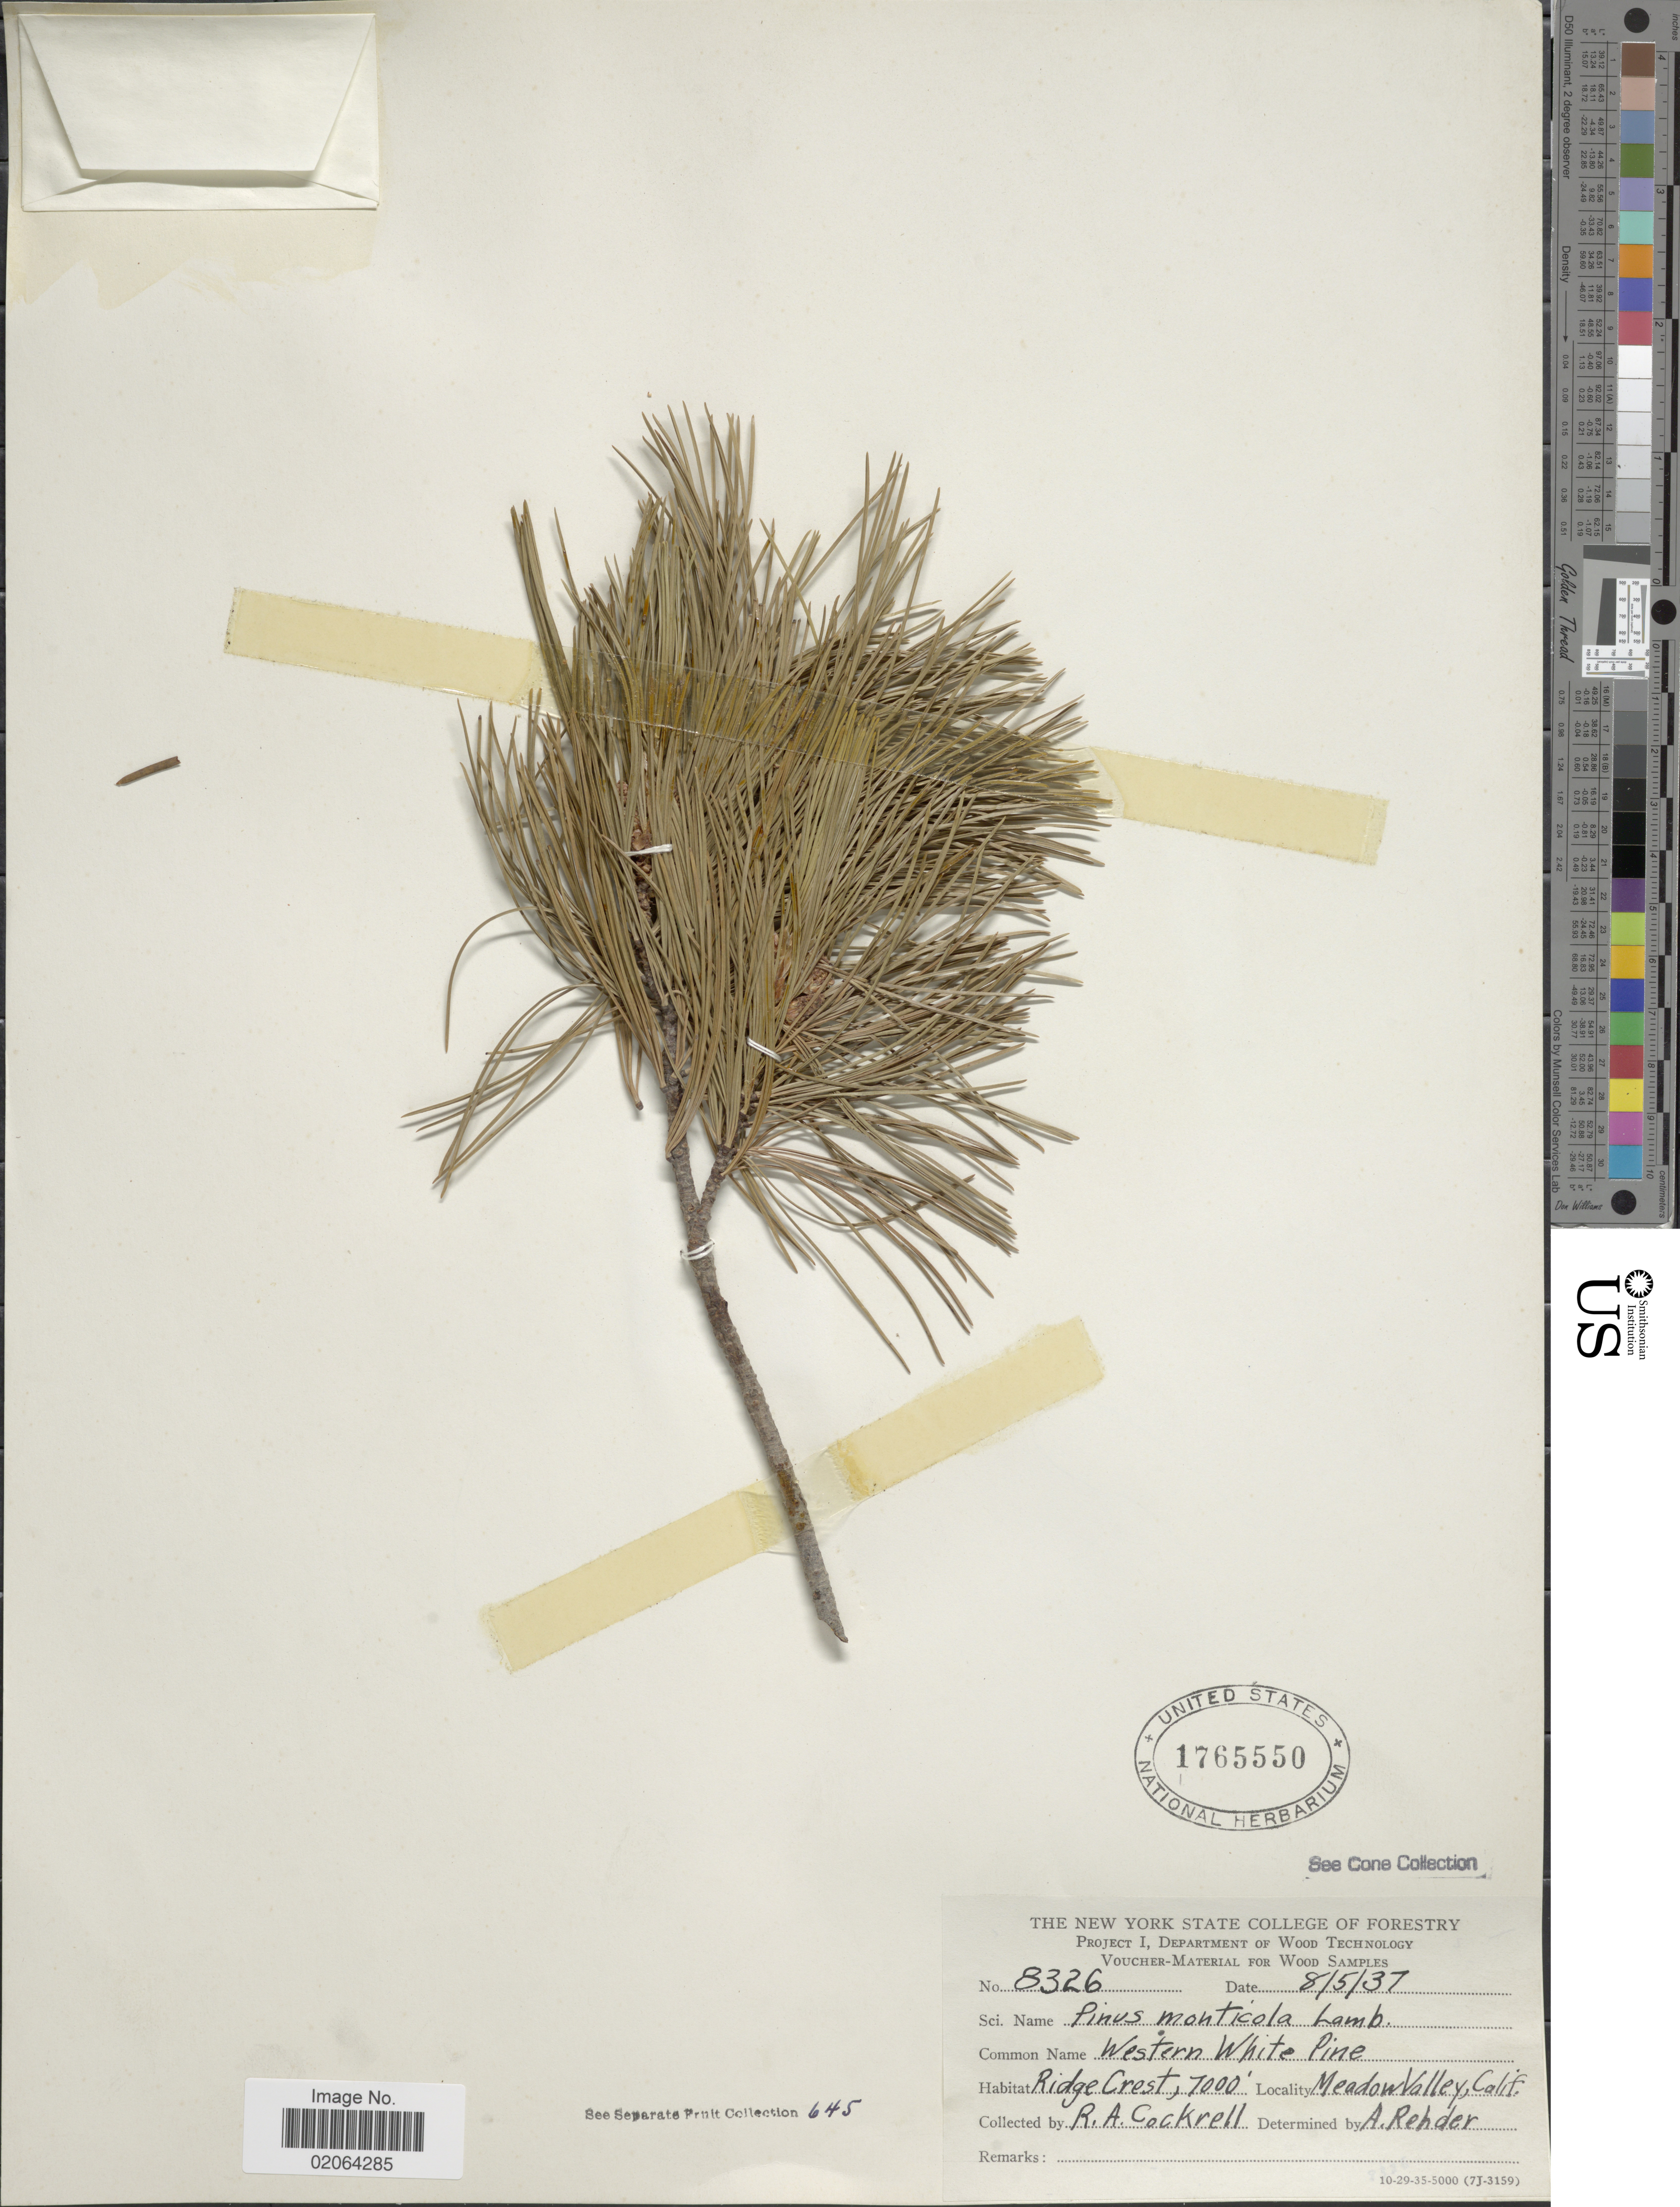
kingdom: Plantae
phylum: Tracheophyta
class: Pinopsida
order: Pinales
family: Pinaceae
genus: Pinus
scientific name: Pinus monticola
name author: Douglas ex D. Don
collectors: R. Cockrell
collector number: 8326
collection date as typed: Transcribed d/m/y: 5/8/37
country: United States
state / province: California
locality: Ridge Crest, Meadow Valley, Calif.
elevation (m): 305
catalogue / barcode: US 1765550